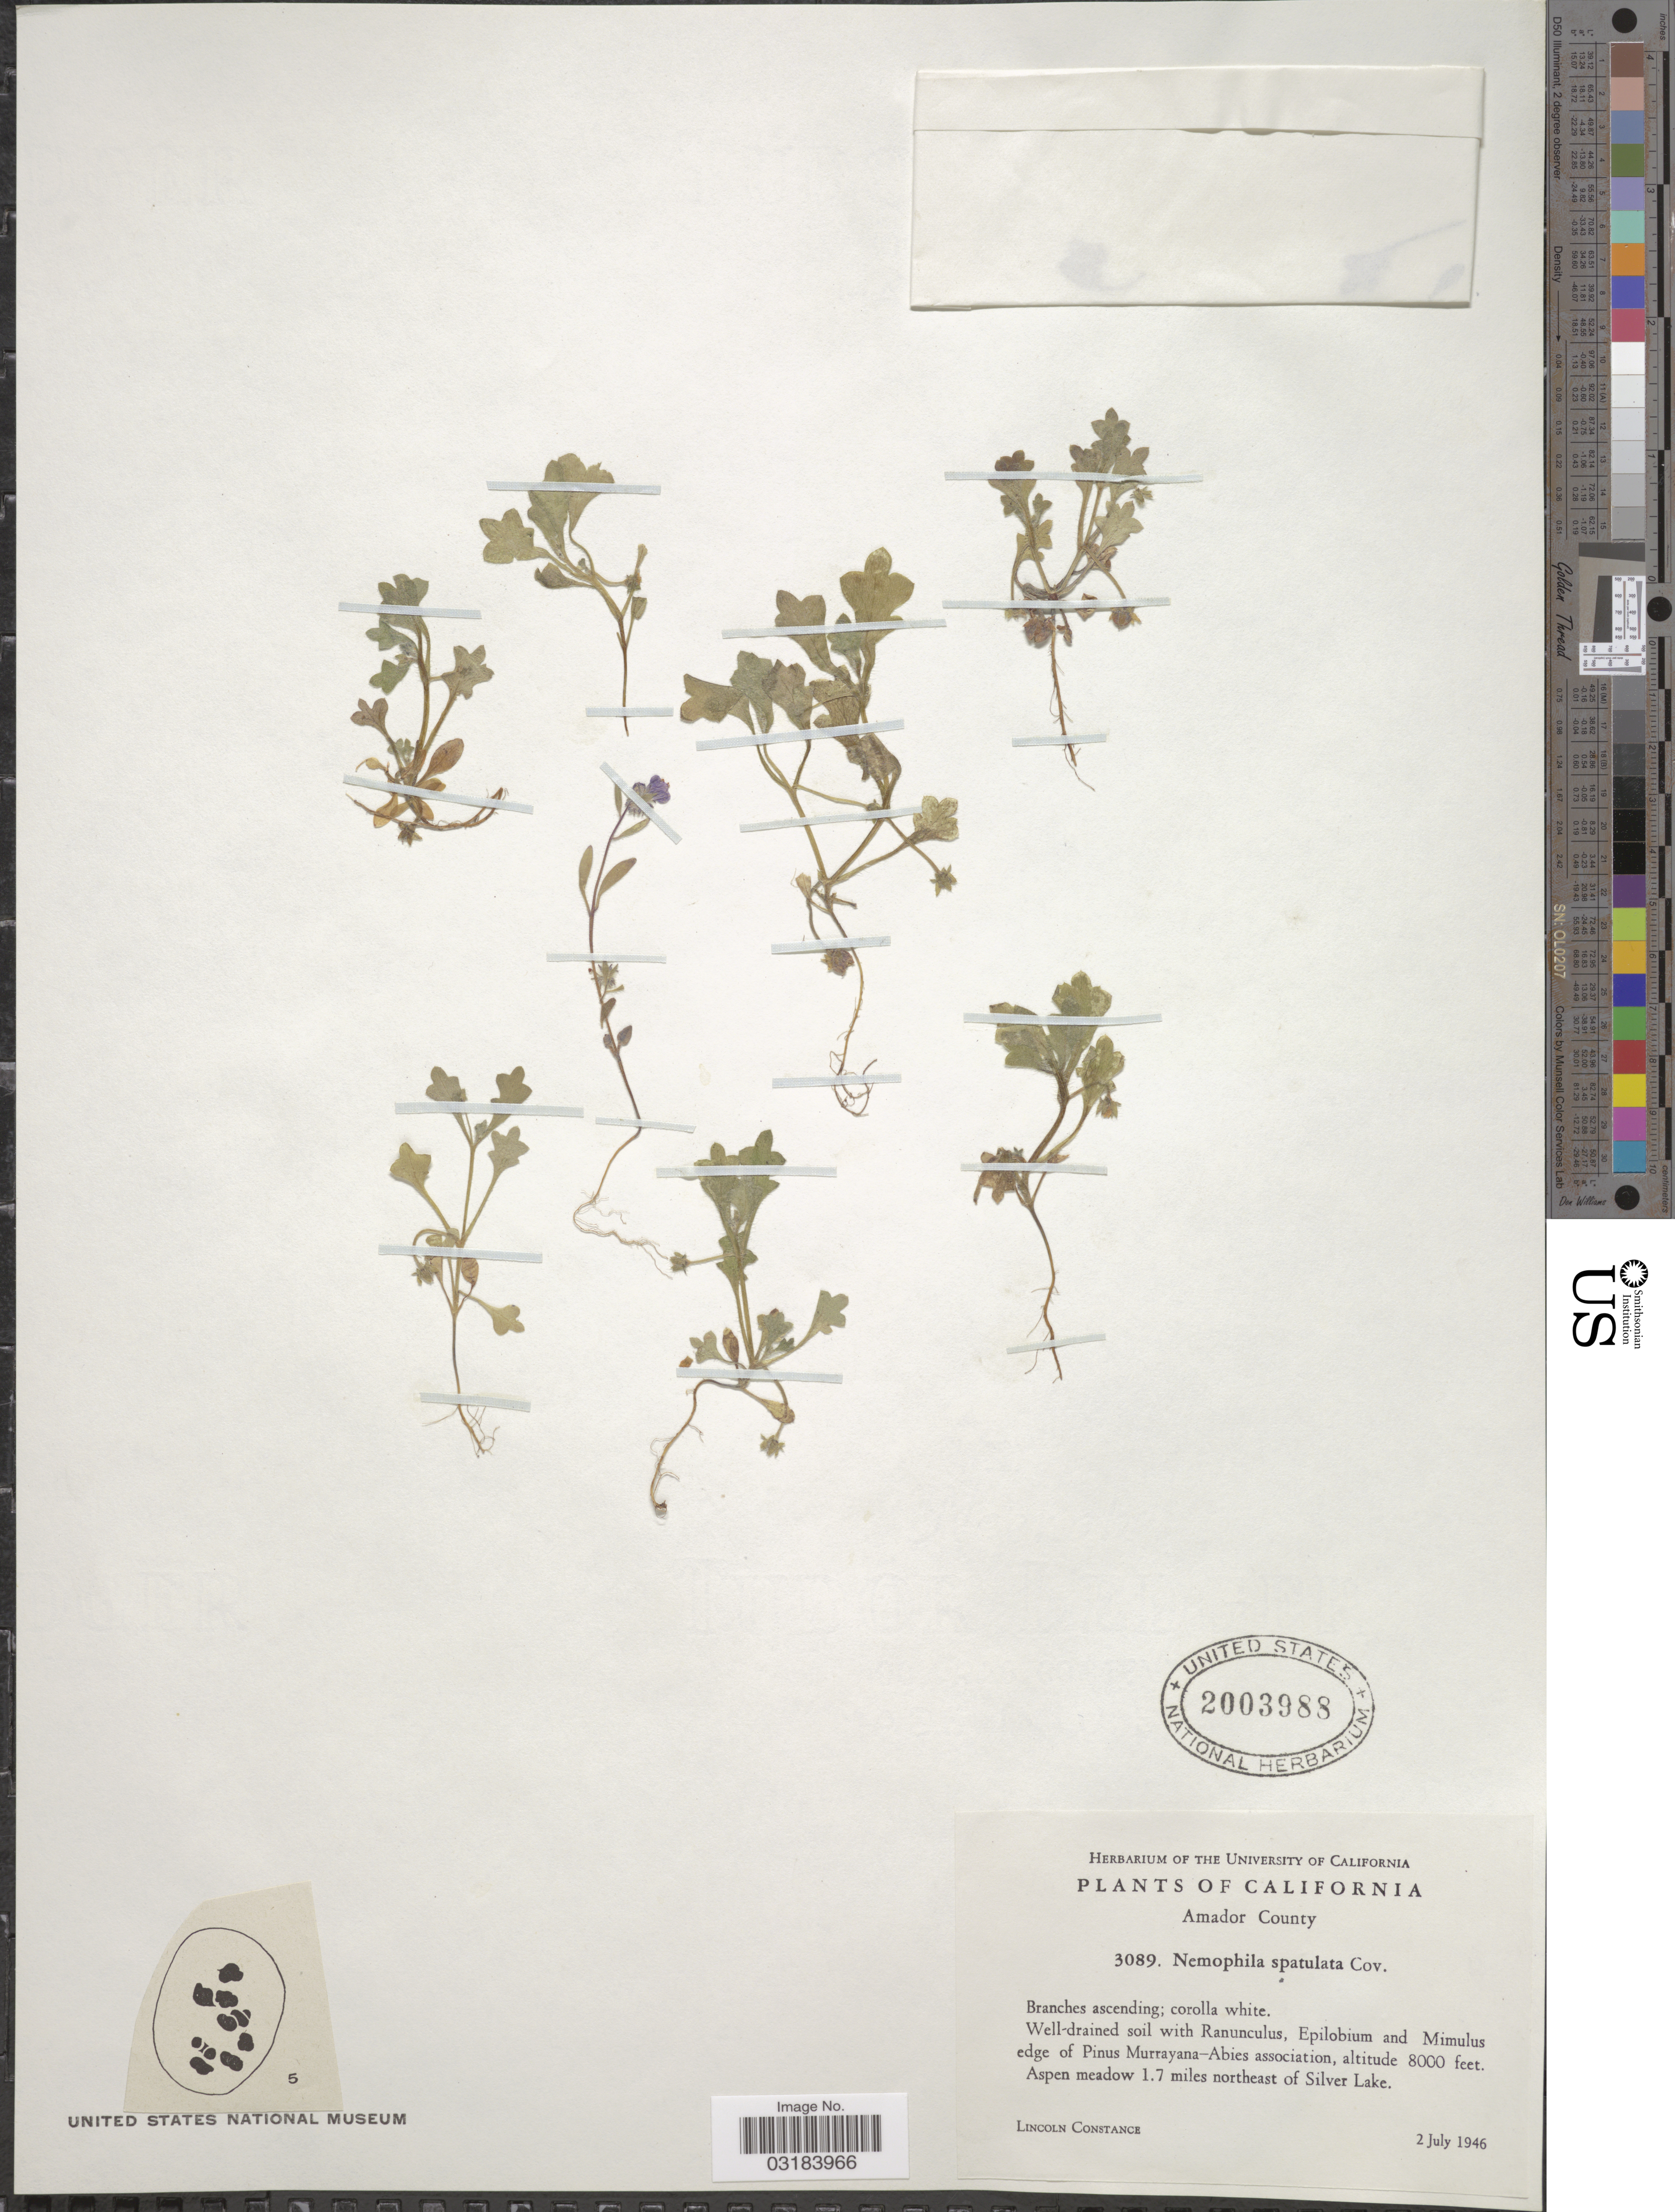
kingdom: Plantae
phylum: Tracheophyta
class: Magnoliopsida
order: Boraginales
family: Hydrophyllaceae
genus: Nemophila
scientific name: Nemophila spatulata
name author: Coville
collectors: L. Constance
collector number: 3089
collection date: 1946-07-02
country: United States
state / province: California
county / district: Amador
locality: Amador County, Aspen meadow 1.7 miles northeast of Silver Lake.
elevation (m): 2438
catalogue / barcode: US 2003988